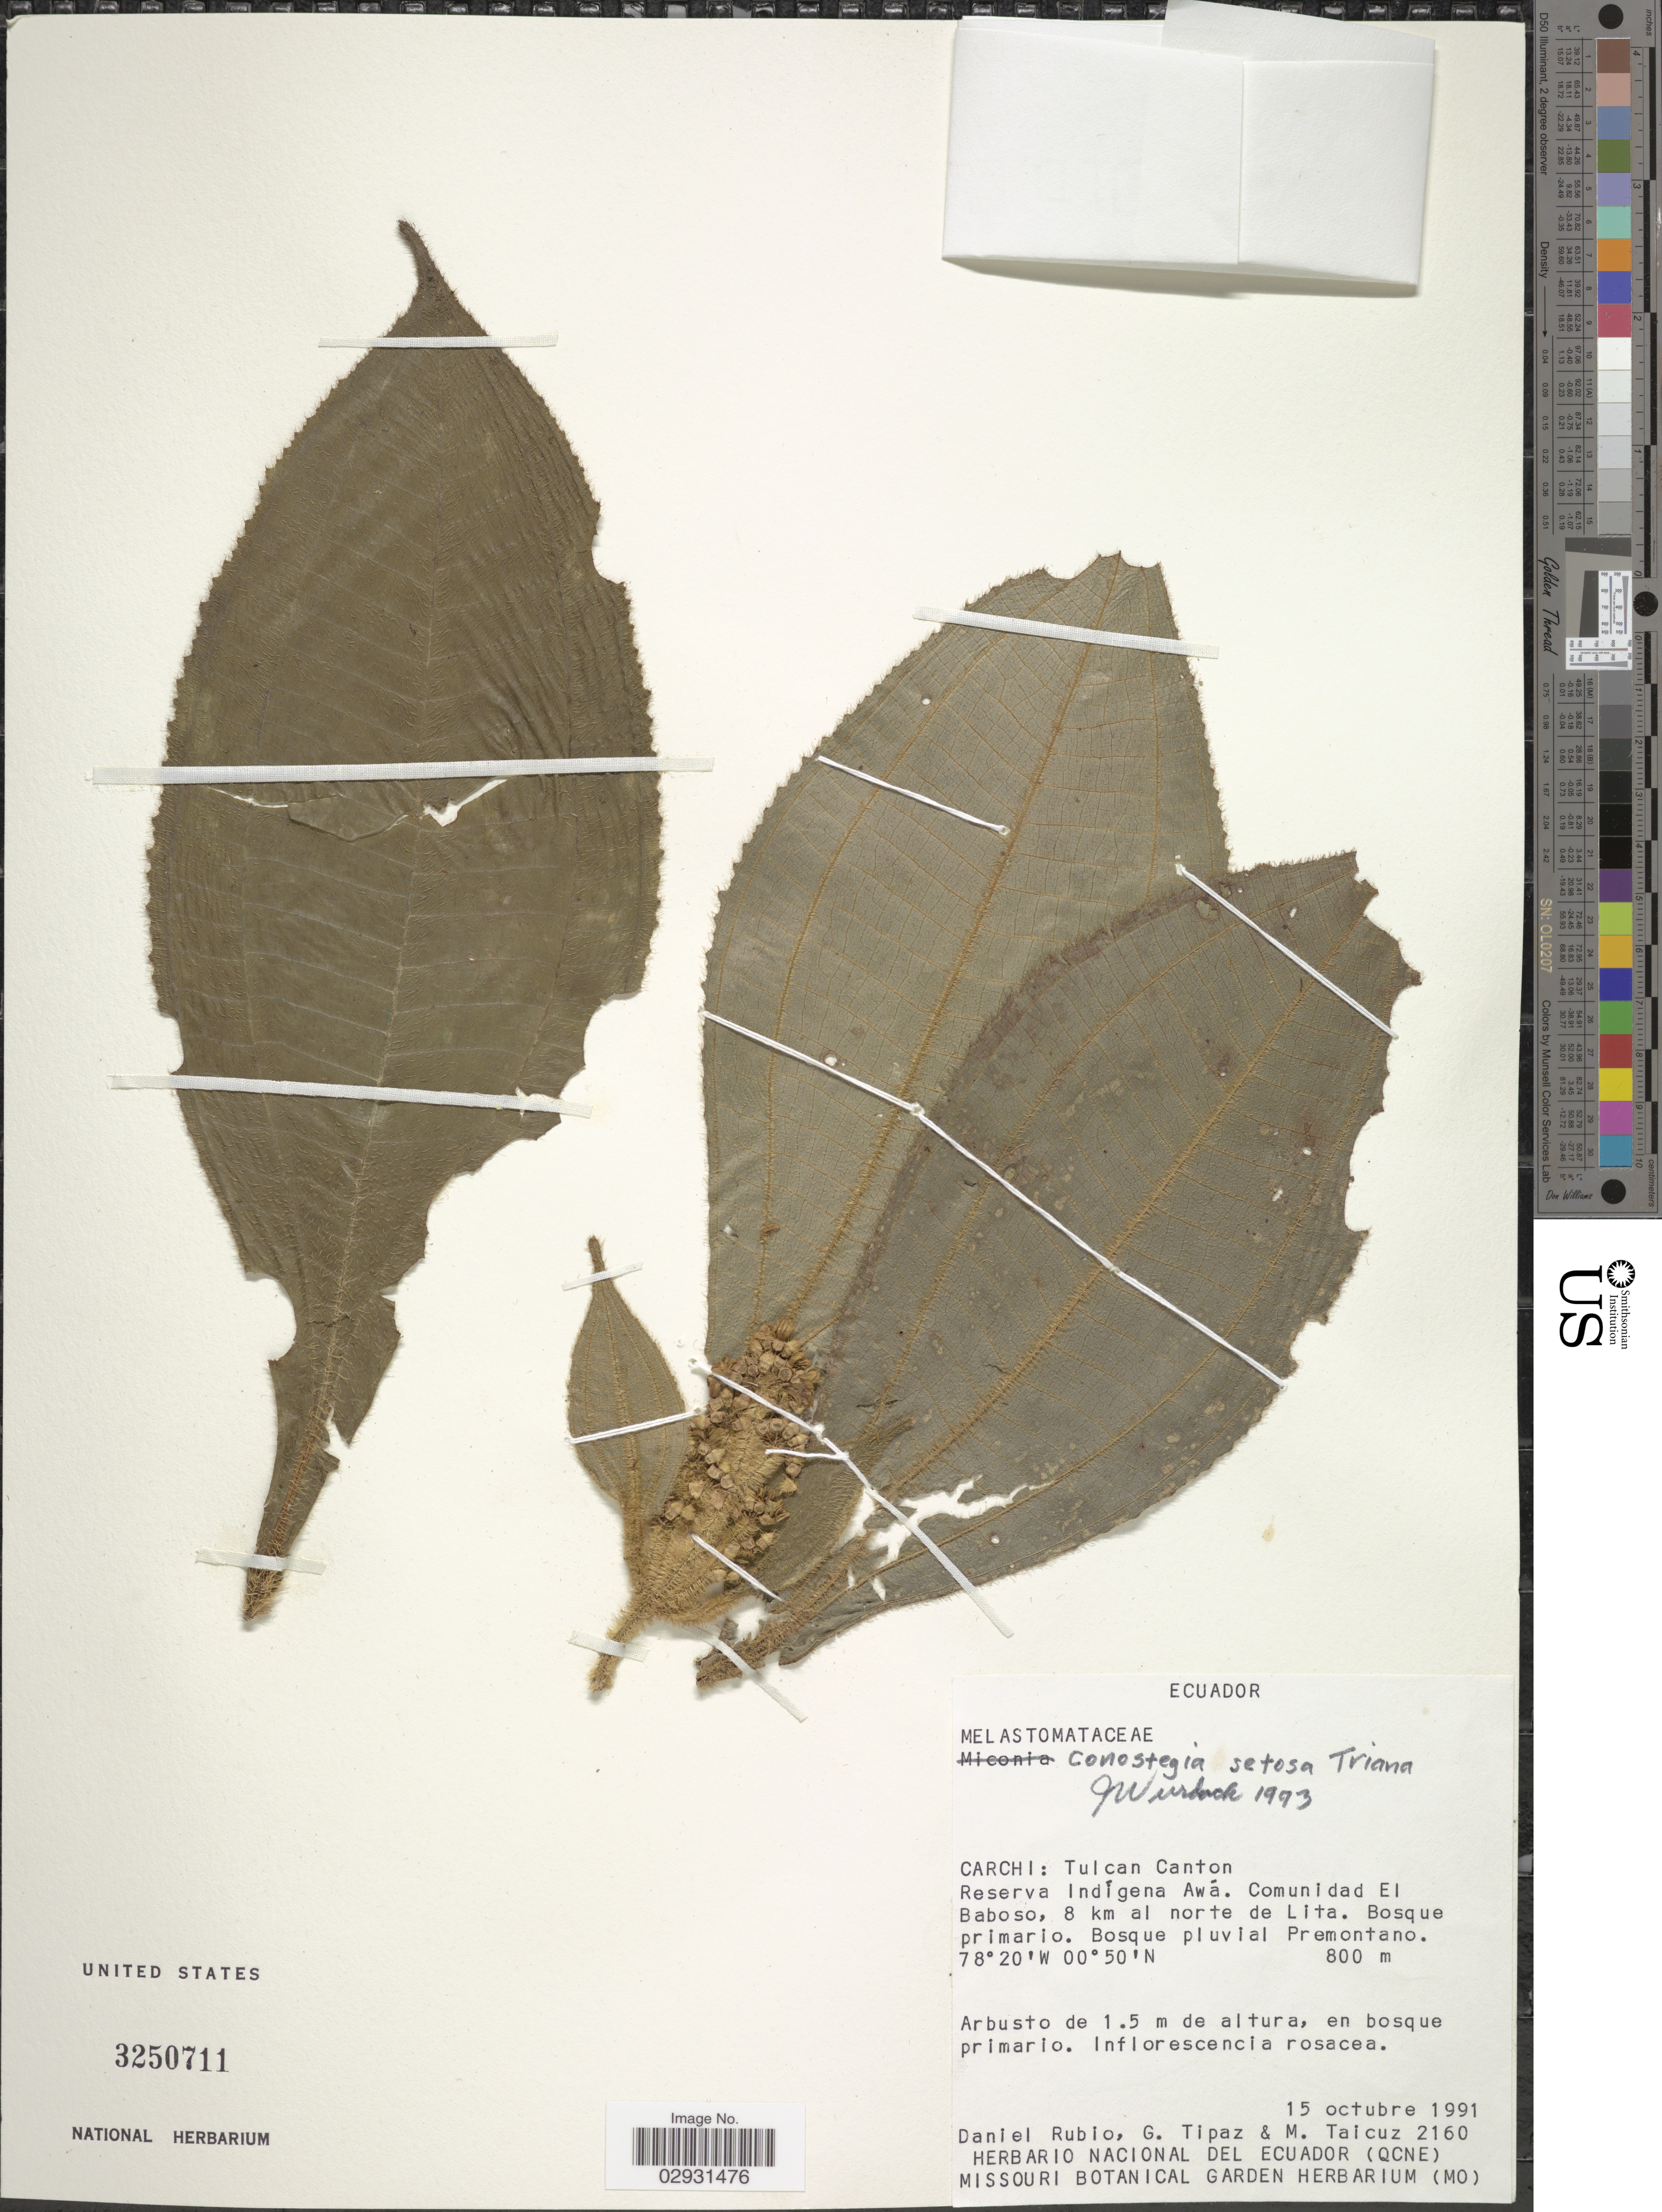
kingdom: Plantae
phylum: Tracheophyta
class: Magnoliopsida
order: Myrtales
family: Melastomataceae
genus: Conostegia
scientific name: Conostegia setosa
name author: Triana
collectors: D. Rubio, G. Tipaz & M. Taicuz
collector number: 2160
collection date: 1991-10-15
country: Ecuador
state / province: Carchi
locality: Tulcan Canton, Reserva Indígena Awá. Comunidad El Baboso, 8 km al norte de Lita.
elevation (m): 800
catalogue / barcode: US 3250711